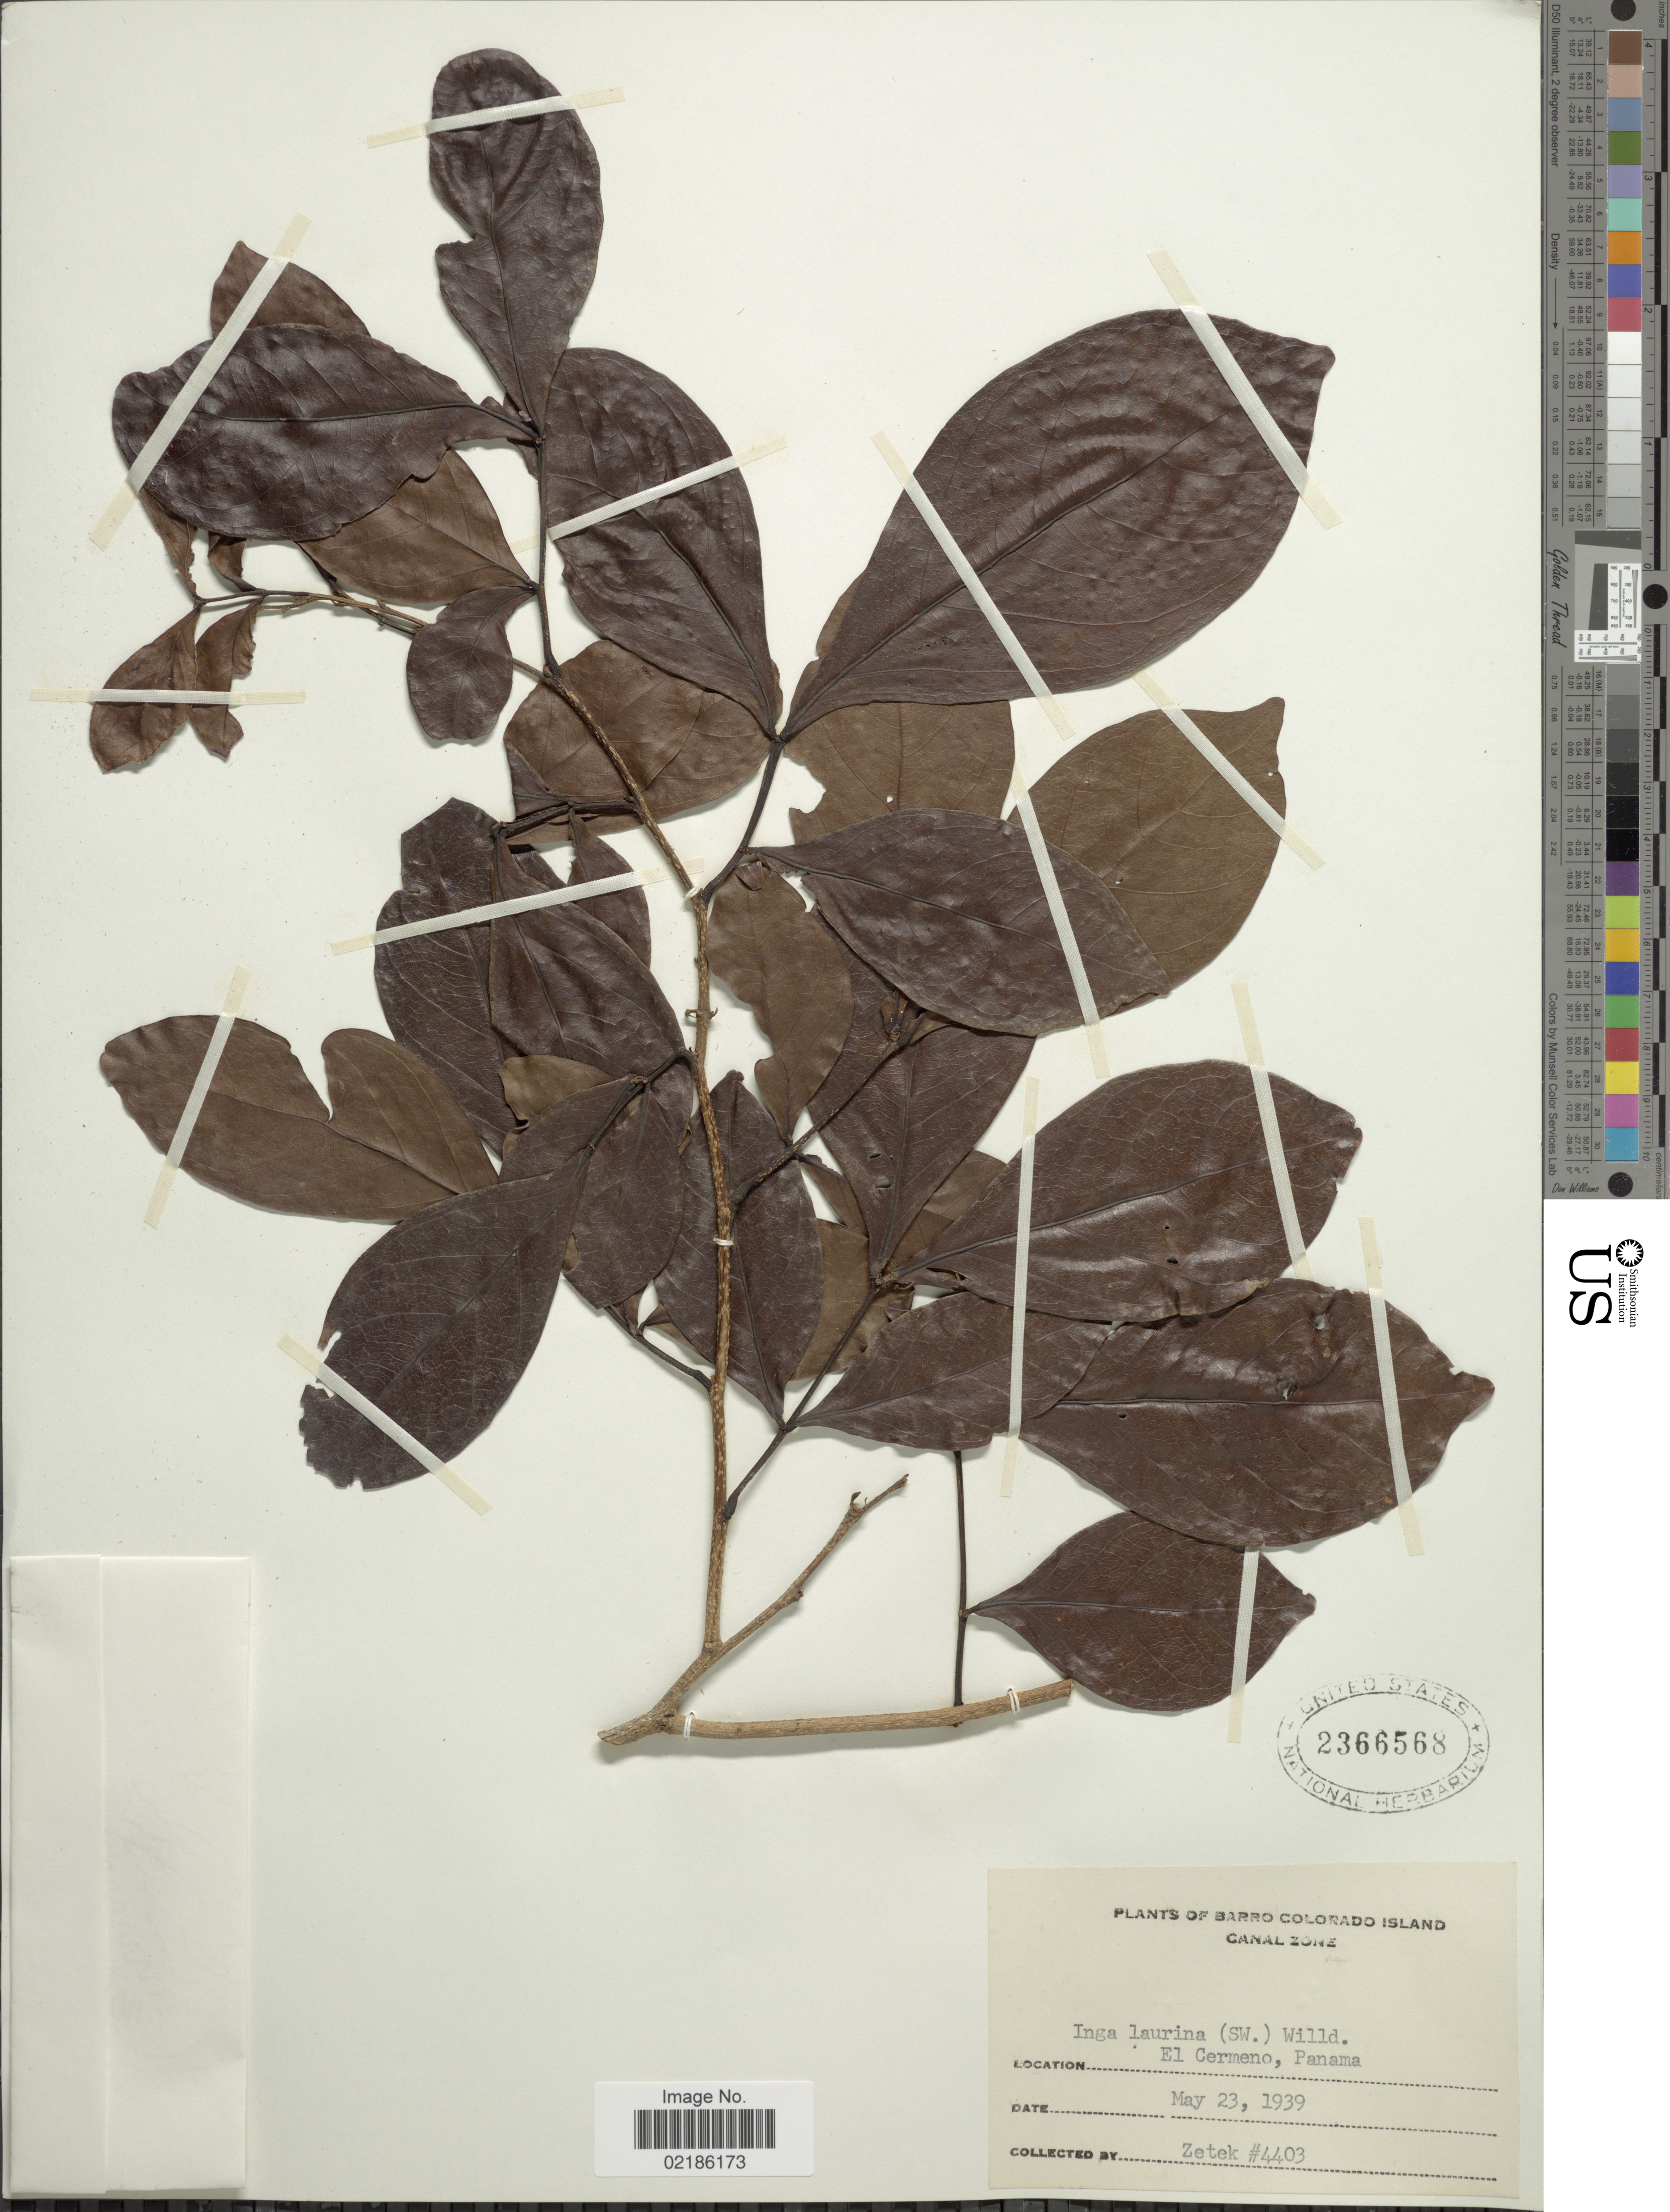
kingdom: Plantae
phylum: Tracheophyta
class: Magnoliopsida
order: Fabales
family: Fabaceae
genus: Inga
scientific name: Inga laurina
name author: (Sw.) Willd.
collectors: -. Zetek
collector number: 4403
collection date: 1939-05-23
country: Panama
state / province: Panamá Oeste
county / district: Canal Zone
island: Barro Colorado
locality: Barro Colorado Island. Canal Zone. El Cermeno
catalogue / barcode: US 2366568